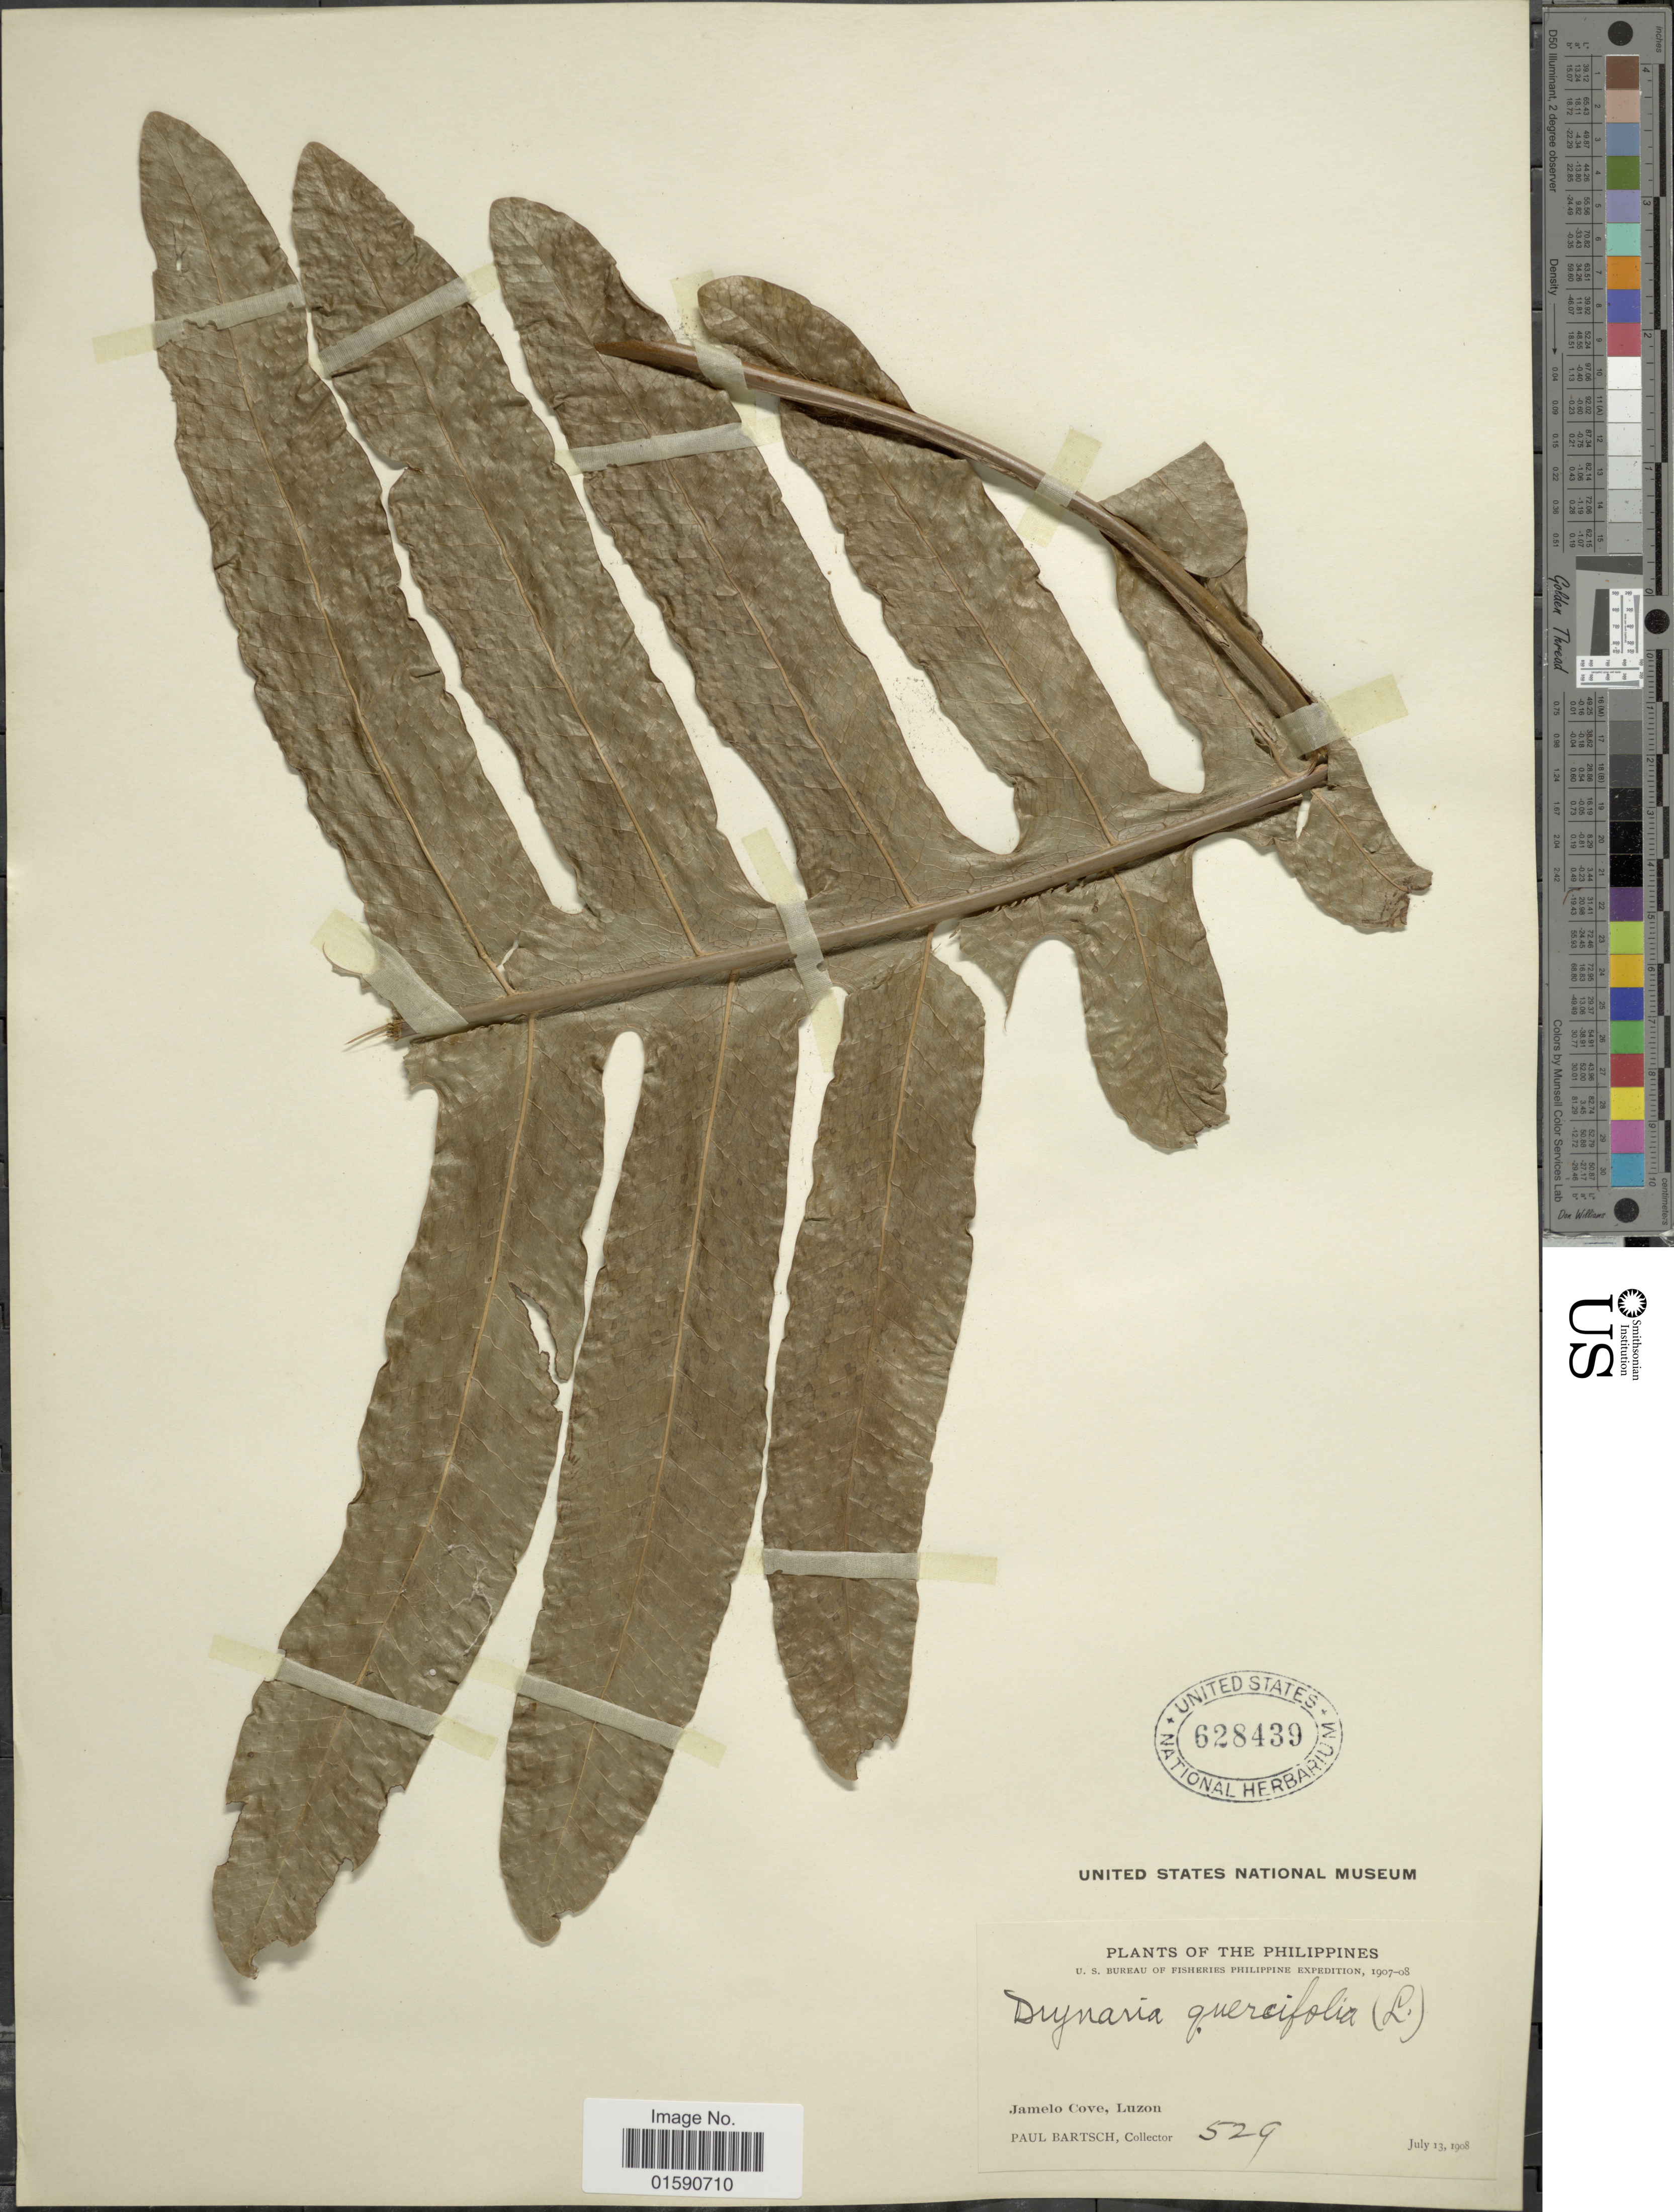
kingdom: Plantae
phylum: Tracheophyta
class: Polypodiopsida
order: Polypodiales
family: Polypodiaceae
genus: Drynaria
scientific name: Drynaria quercifolia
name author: (L.) J. Sm.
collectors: P. Bartsch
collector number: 529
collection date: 1908-07-13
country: Philippines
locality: Jamelo Cove, Luzon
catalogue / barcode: US 628439